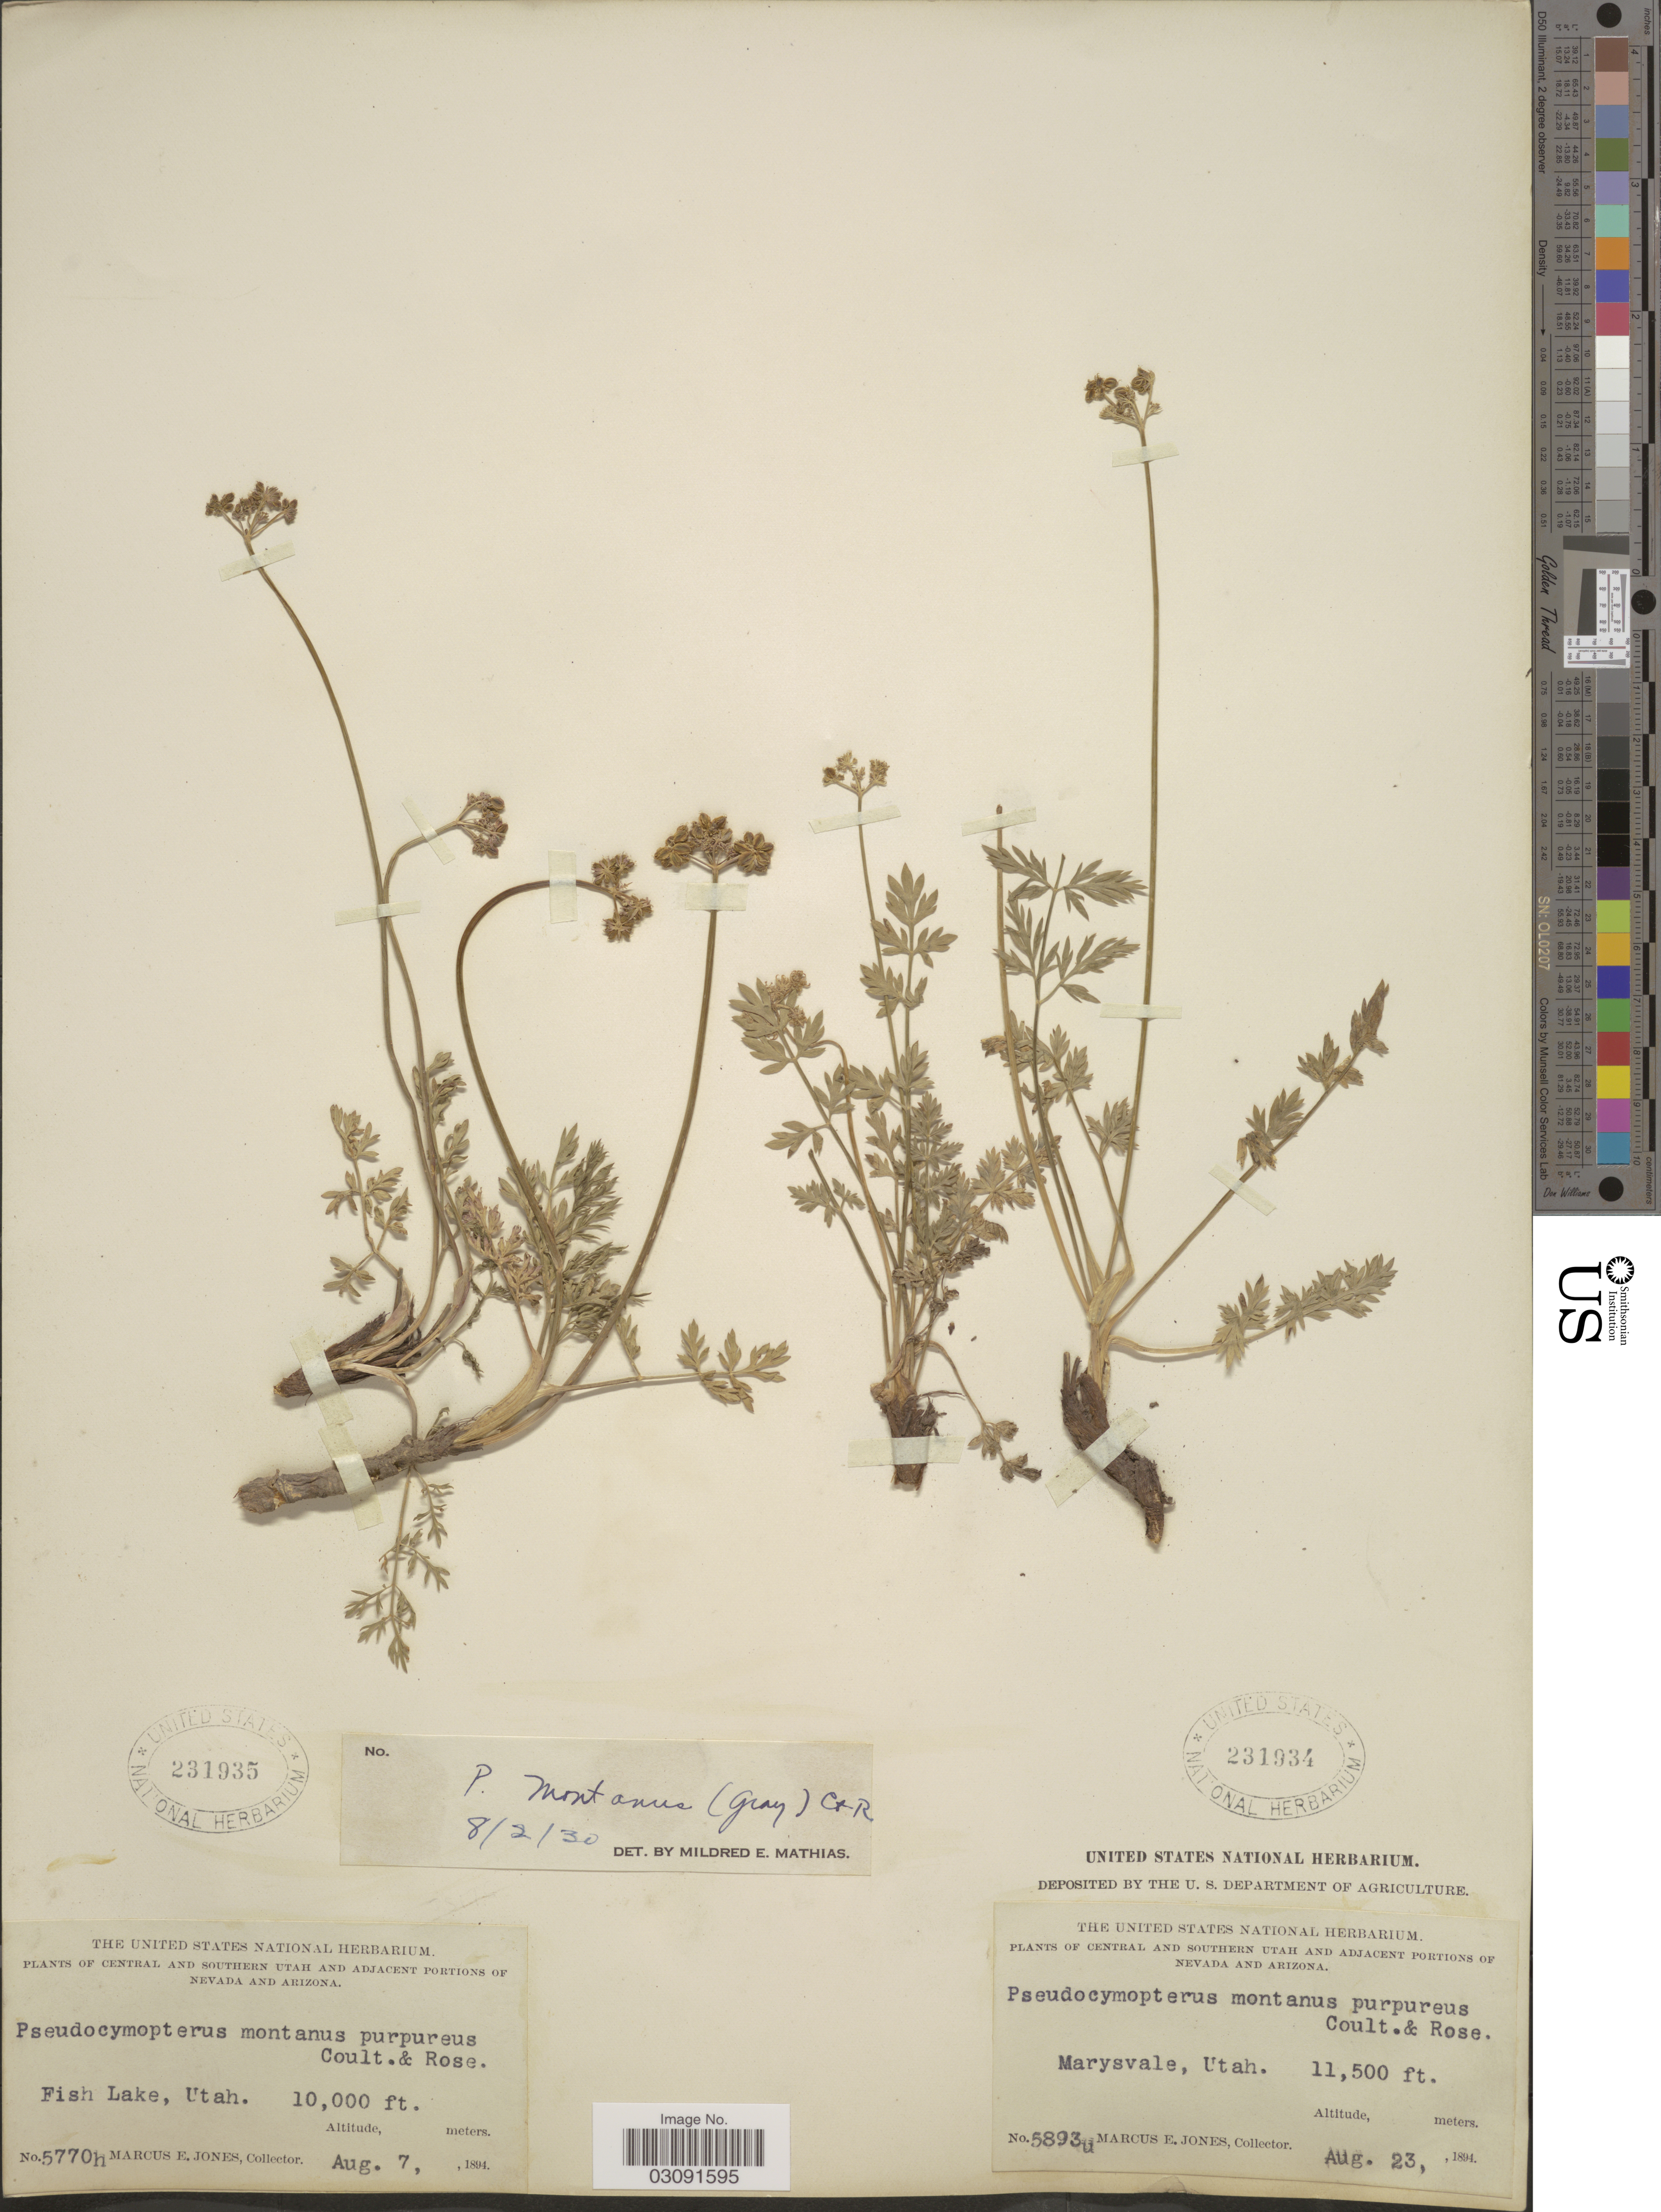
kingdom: Plantae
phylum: Tracheophyta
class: Magnoliopsida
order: Apiales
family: Apiaceae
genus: Pseudocymopterus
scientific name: Pseudocymopterus montanus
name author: (A. Gray) J.M. Coult. & Rose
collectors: M. E. Jones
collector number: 5770h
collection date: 1894-08-07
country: United States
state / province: Utah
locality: Central and Southern Utah, Fish Lake.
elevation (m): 3048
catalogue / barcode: US 231935